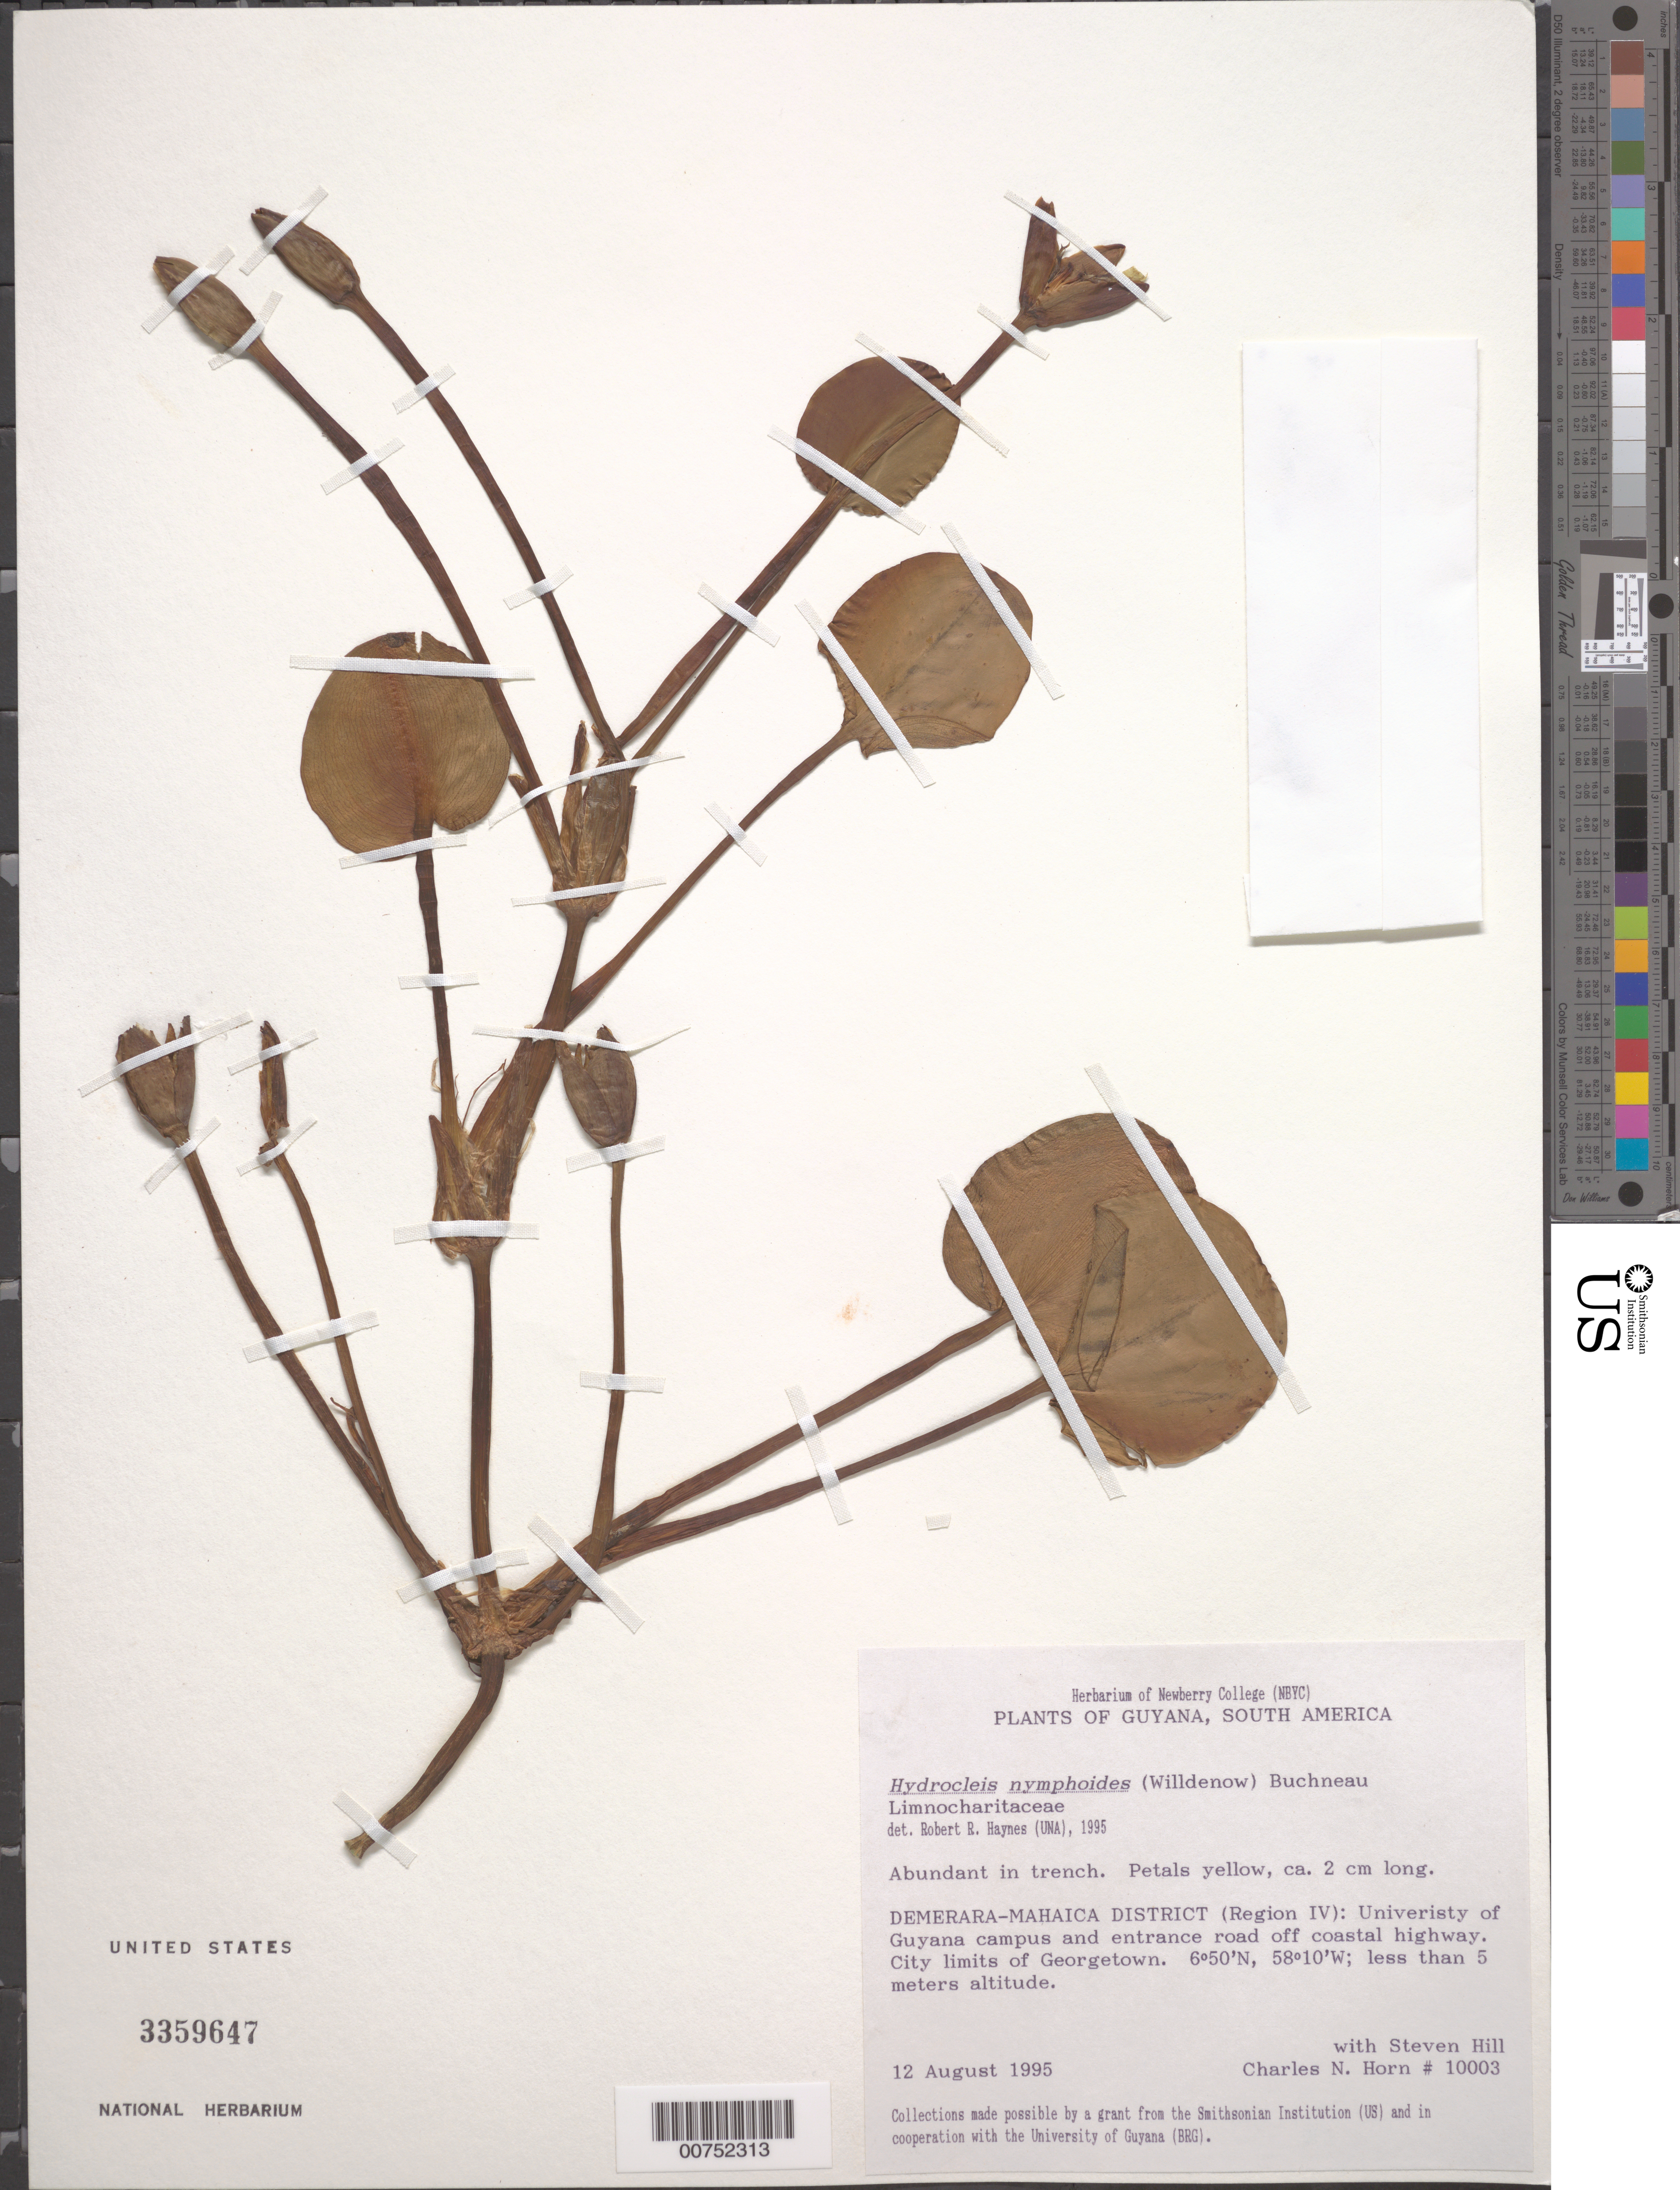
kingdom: Plantae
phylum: Tracheophyta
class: Liliopsida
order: Alismatales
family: Alismataceae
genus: Hydrocleys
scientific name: Hydrocleys nymphoides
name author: (Humb. & Bonpl. ex Willd.) Buchenau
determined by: Haynes, R. R.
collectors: C. N. Horn & S. Hill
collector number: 10003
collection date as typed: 12-Aug-95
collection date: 1995-08-12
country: Guyana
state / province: Demerara-Mahaica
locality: Georgetown, Univ. of Guyana campus, entrance off coastal hwy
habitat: In trench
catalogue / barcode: US 3359647